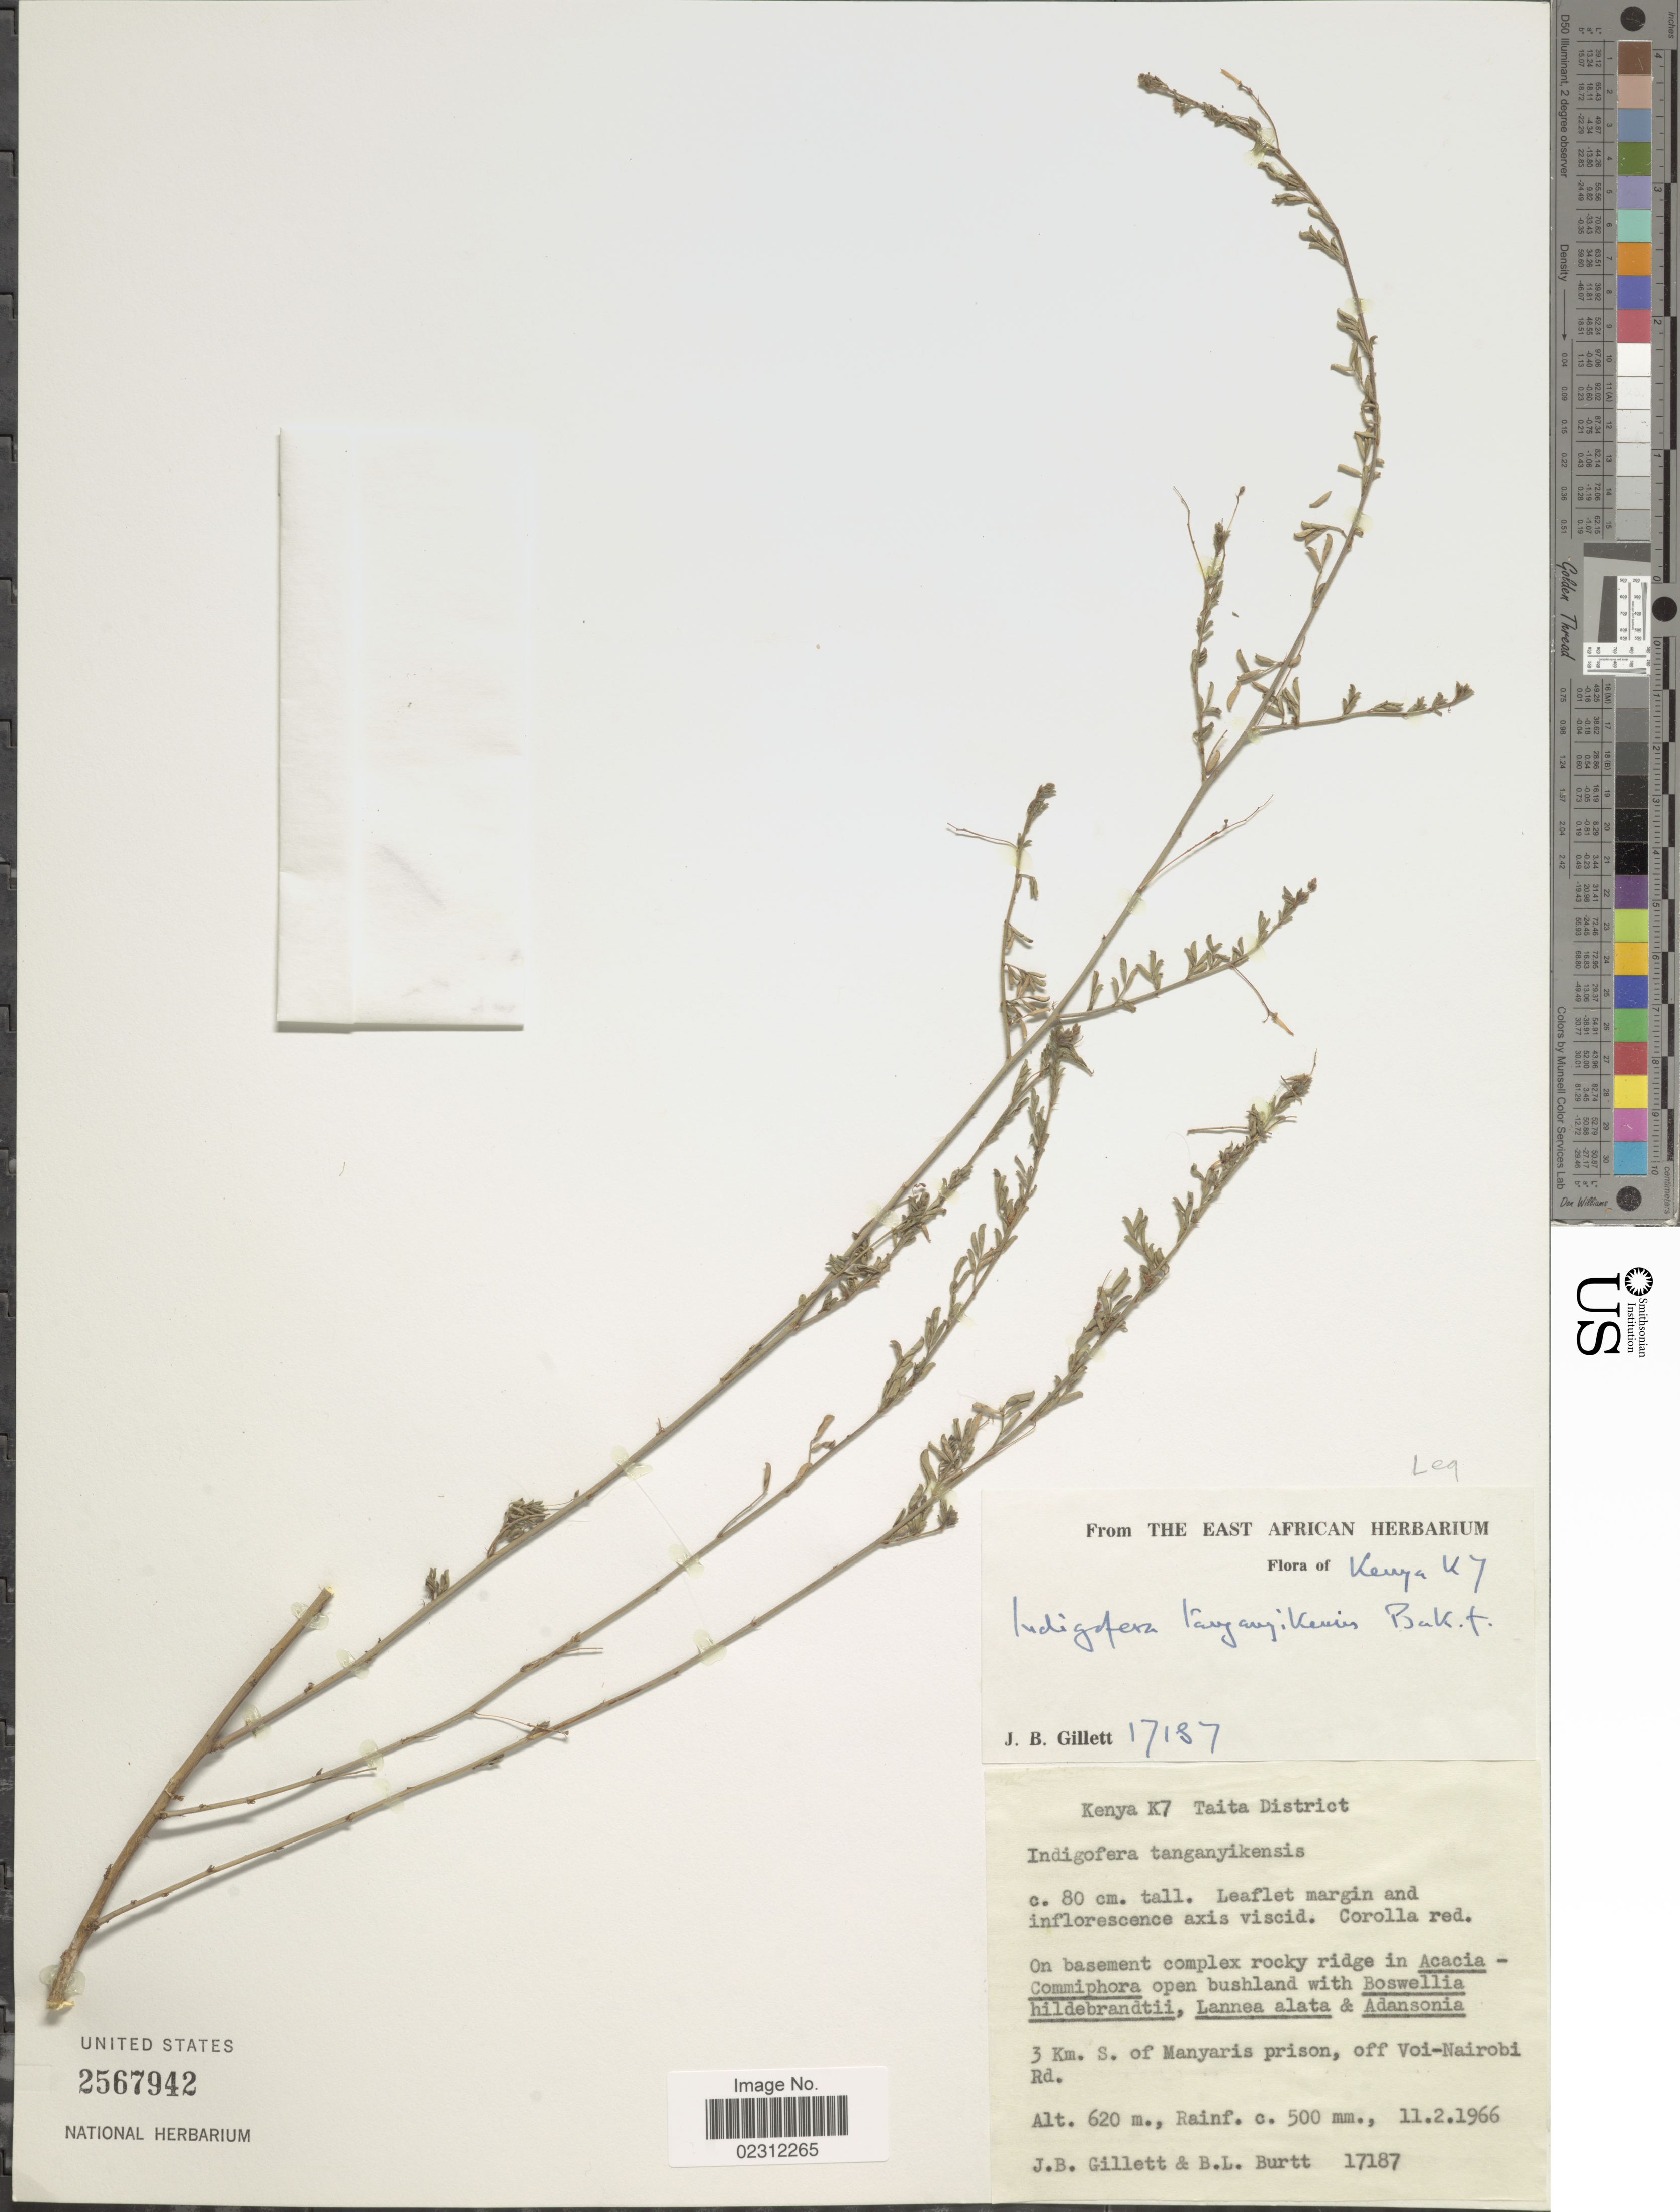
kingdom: Plantae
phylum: Tracheophyta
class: Magnoliopsida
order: Fabales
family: Fabaceae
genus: Indigofera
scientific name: Indigofera tanganyikensis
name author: Baker f.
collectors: J. B. Gillett & B. L. Burtt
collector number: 17187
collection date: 1966-02-11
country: Kenya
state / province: Taita Taveta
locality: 3 km S. of Manyaris prison, off Voi-Nairobi Rd.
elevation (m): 620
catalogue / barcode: US 2567942